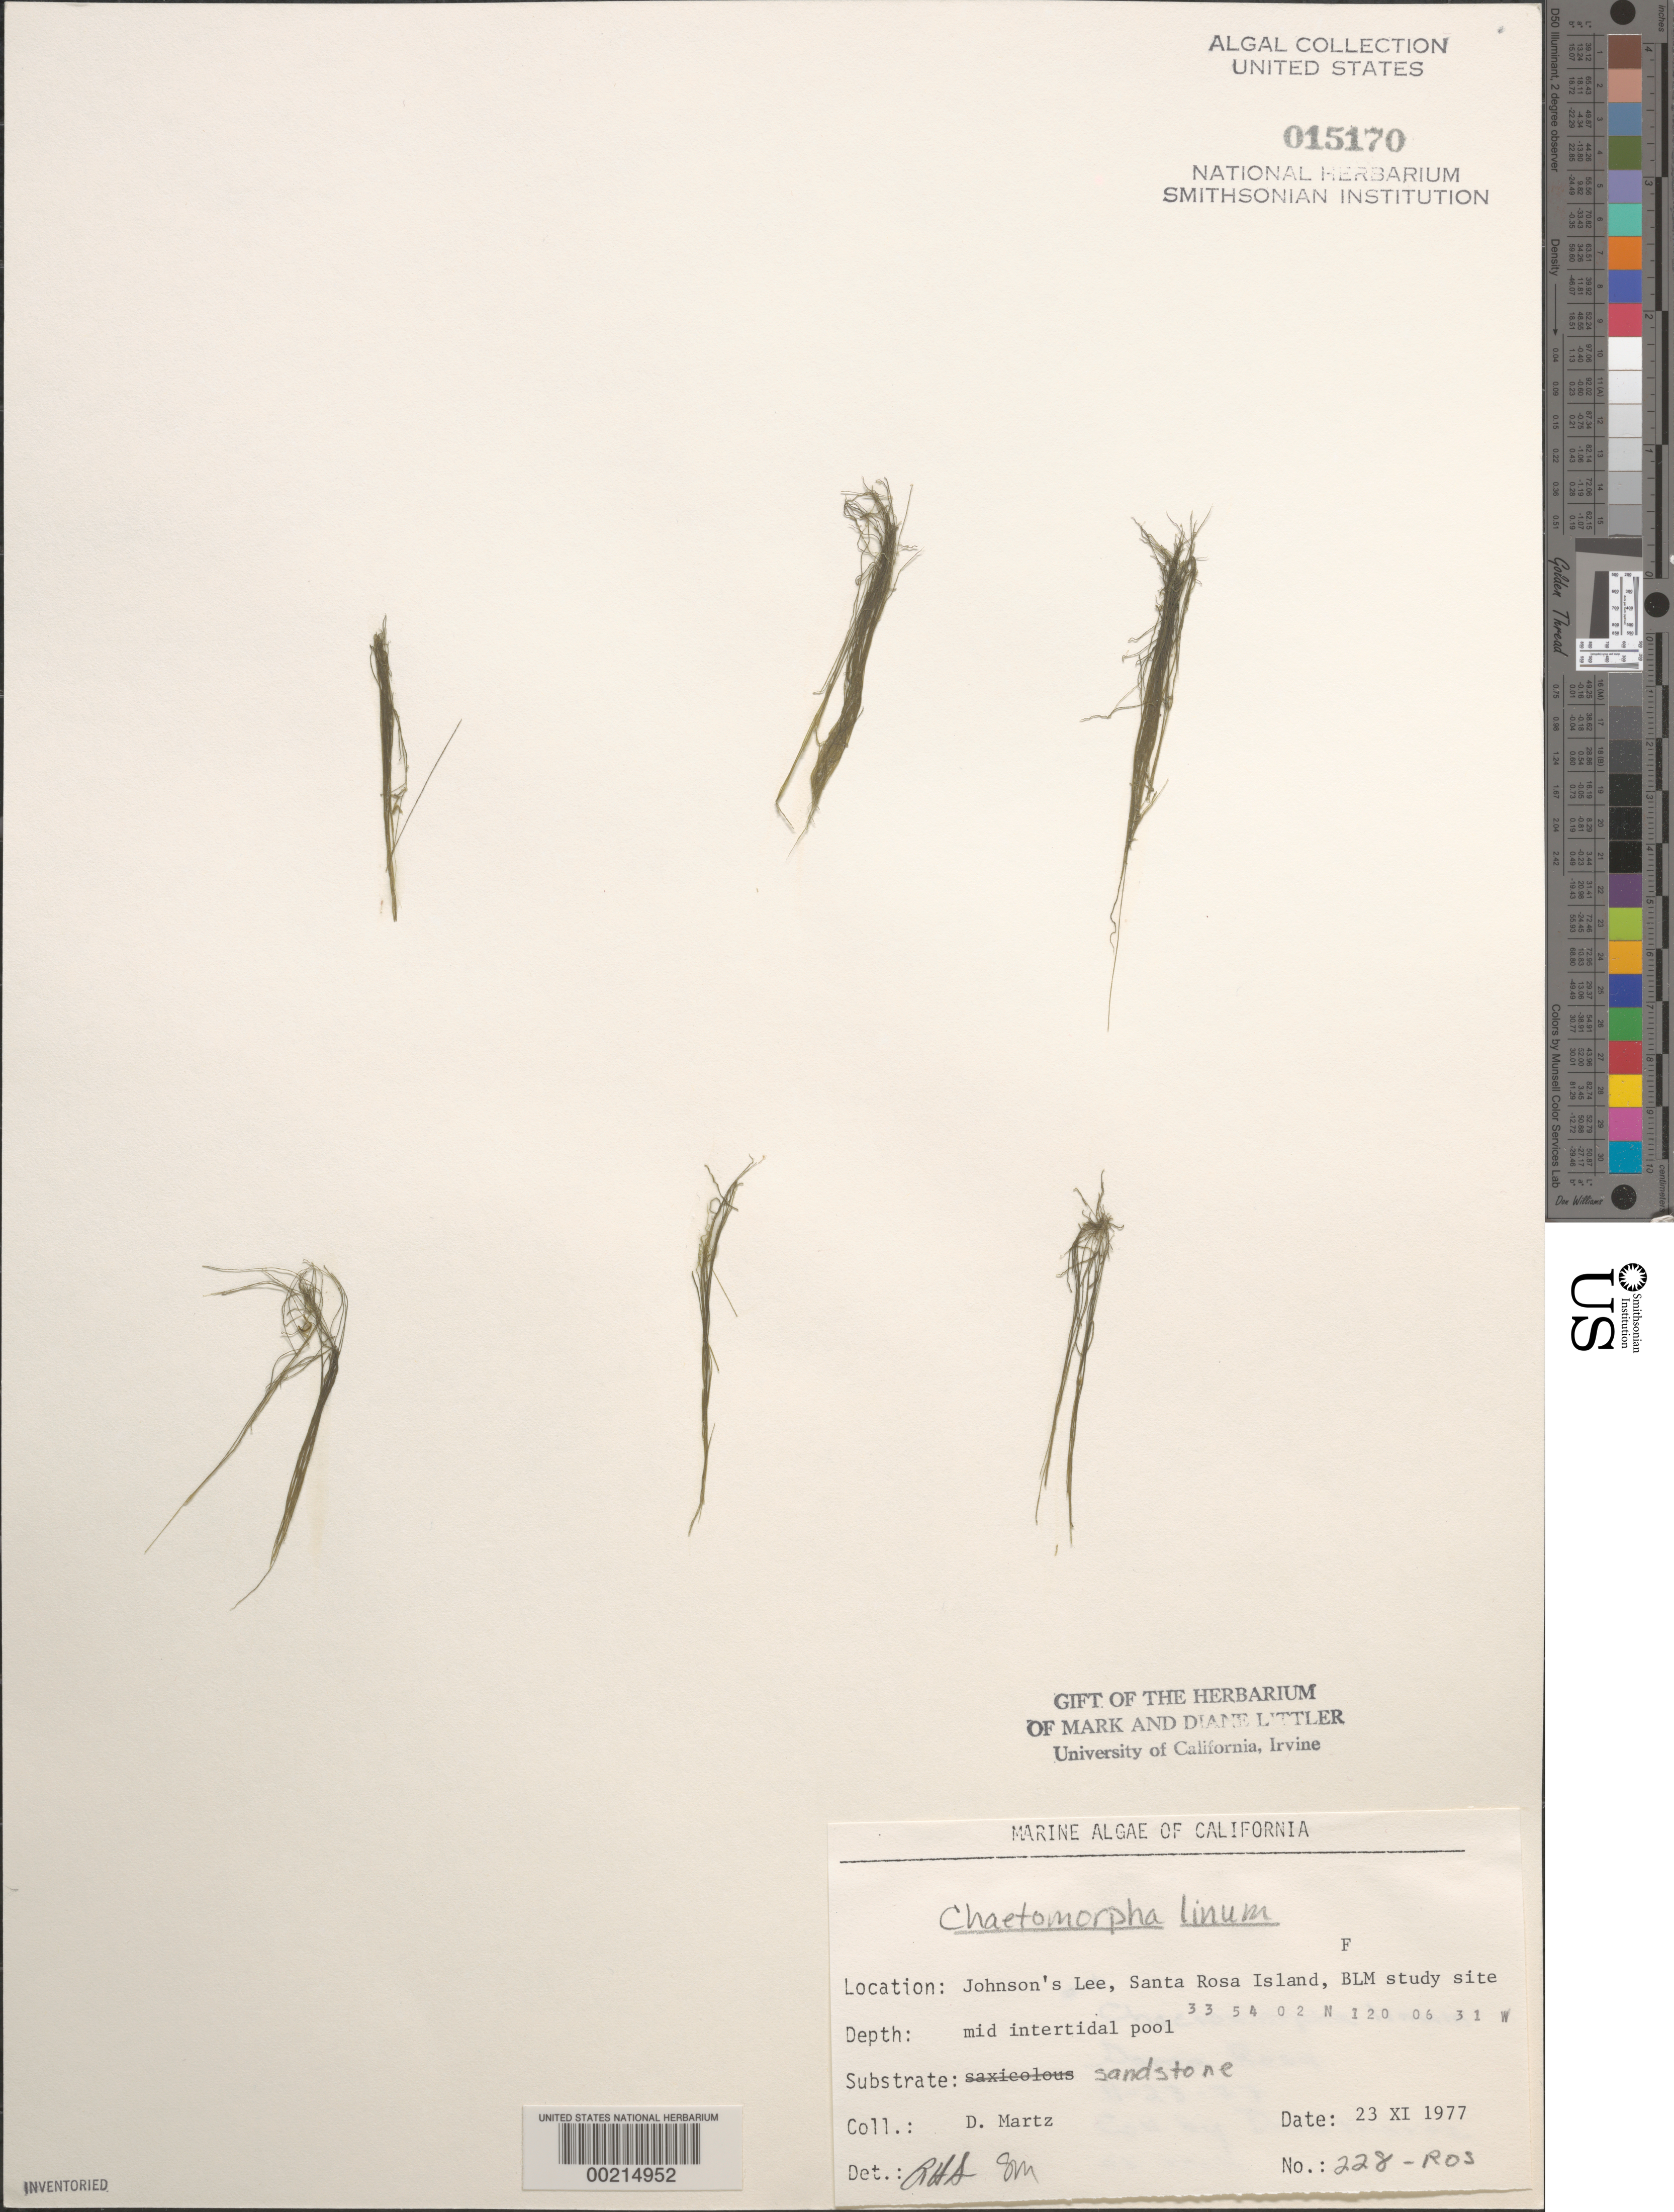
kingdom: Plantae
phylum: Chlorophyta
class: Ulvophyceae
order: Cladophorales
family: Cladophoraceae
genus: Chaetomorpha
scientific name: Chaetomorpha linum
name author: (O.F. Muell.) Kütz.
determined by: Sims, Robert H.; Murray, S. N.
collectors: D. Martz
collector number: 228-ros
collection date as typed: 23 Nov 1977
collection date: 1977-11-23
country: United States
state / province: California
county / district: Santa Barbara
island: Santa Rosa Island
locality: Johnson's Lee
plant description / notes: BLM-SOCALBIGHT Rocky Intertidal Survey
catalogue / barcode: US 15170